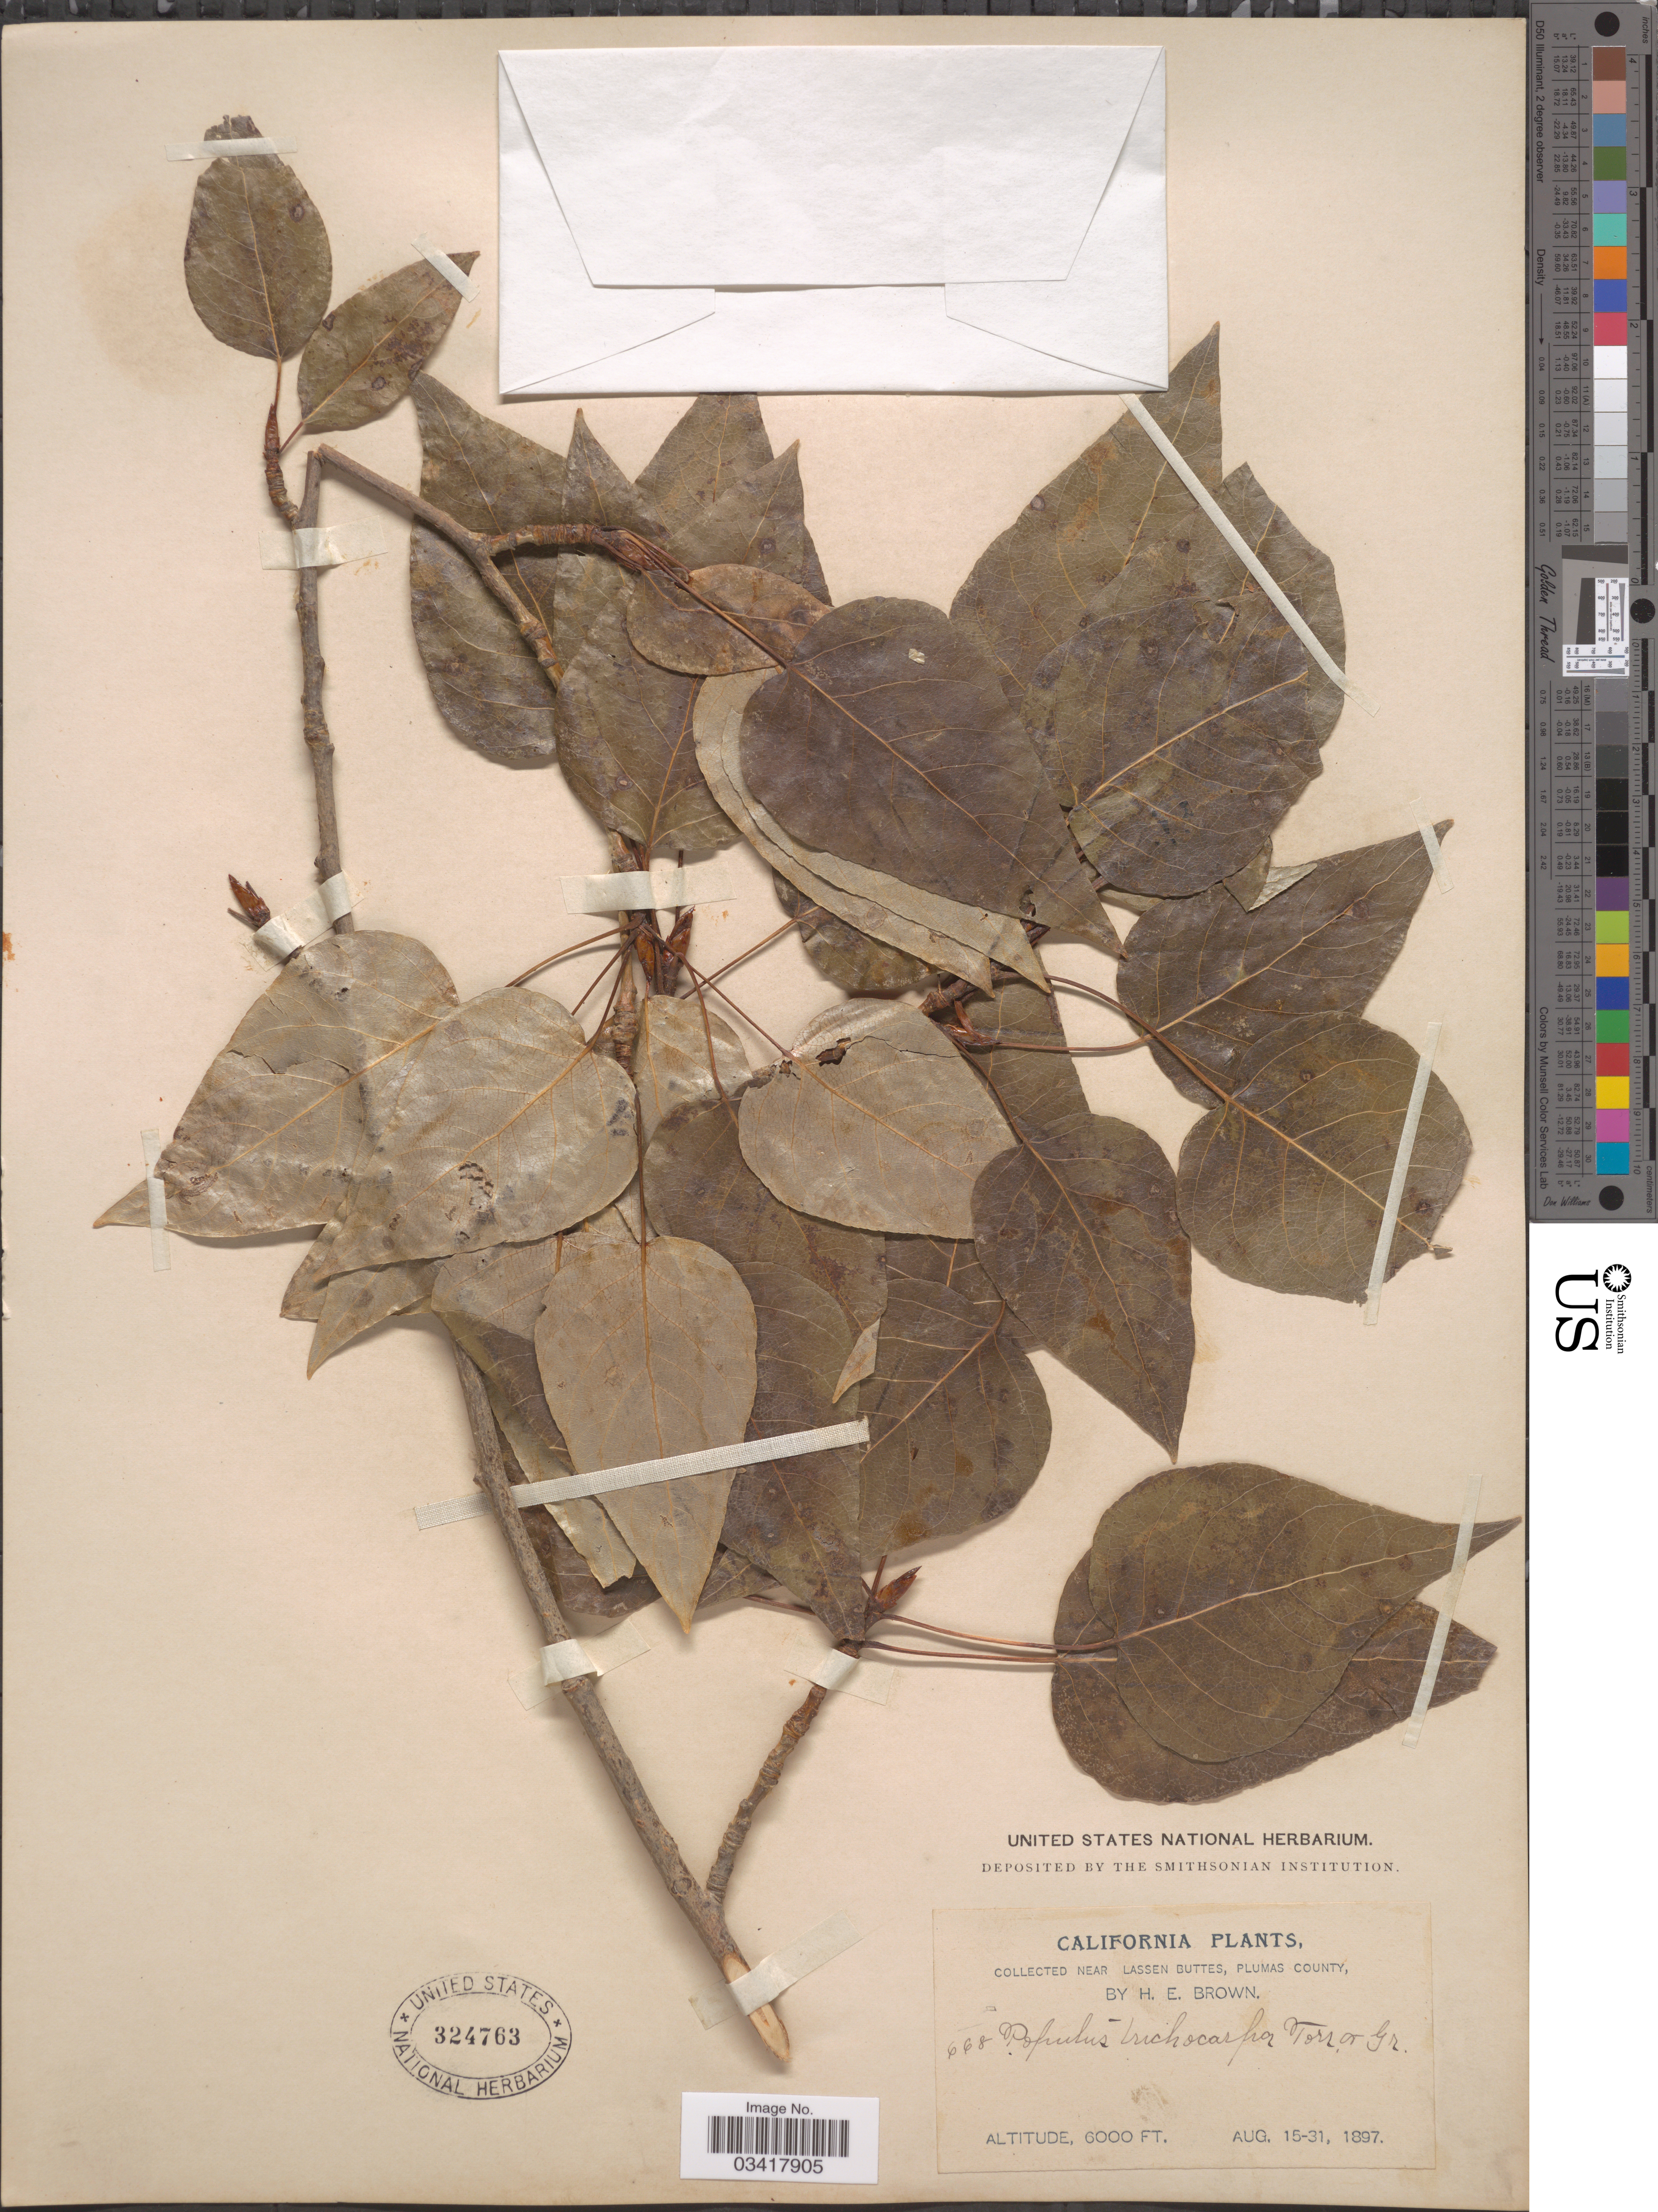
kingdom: Plantae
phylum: Tracheophyta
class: Magnoliopsida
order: Malpighiales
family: Salicaceae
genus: Populus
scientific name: Populus trichocarpa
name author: Torr. & A. Gray ex W. Hook.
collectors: H. E. Brown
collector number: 668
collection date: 1897-08-15/1897-08-31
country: United States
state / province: California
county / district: Plumas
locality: Near Lassen Buttes, Plumas County.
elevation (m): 1829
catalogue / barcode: US 324763